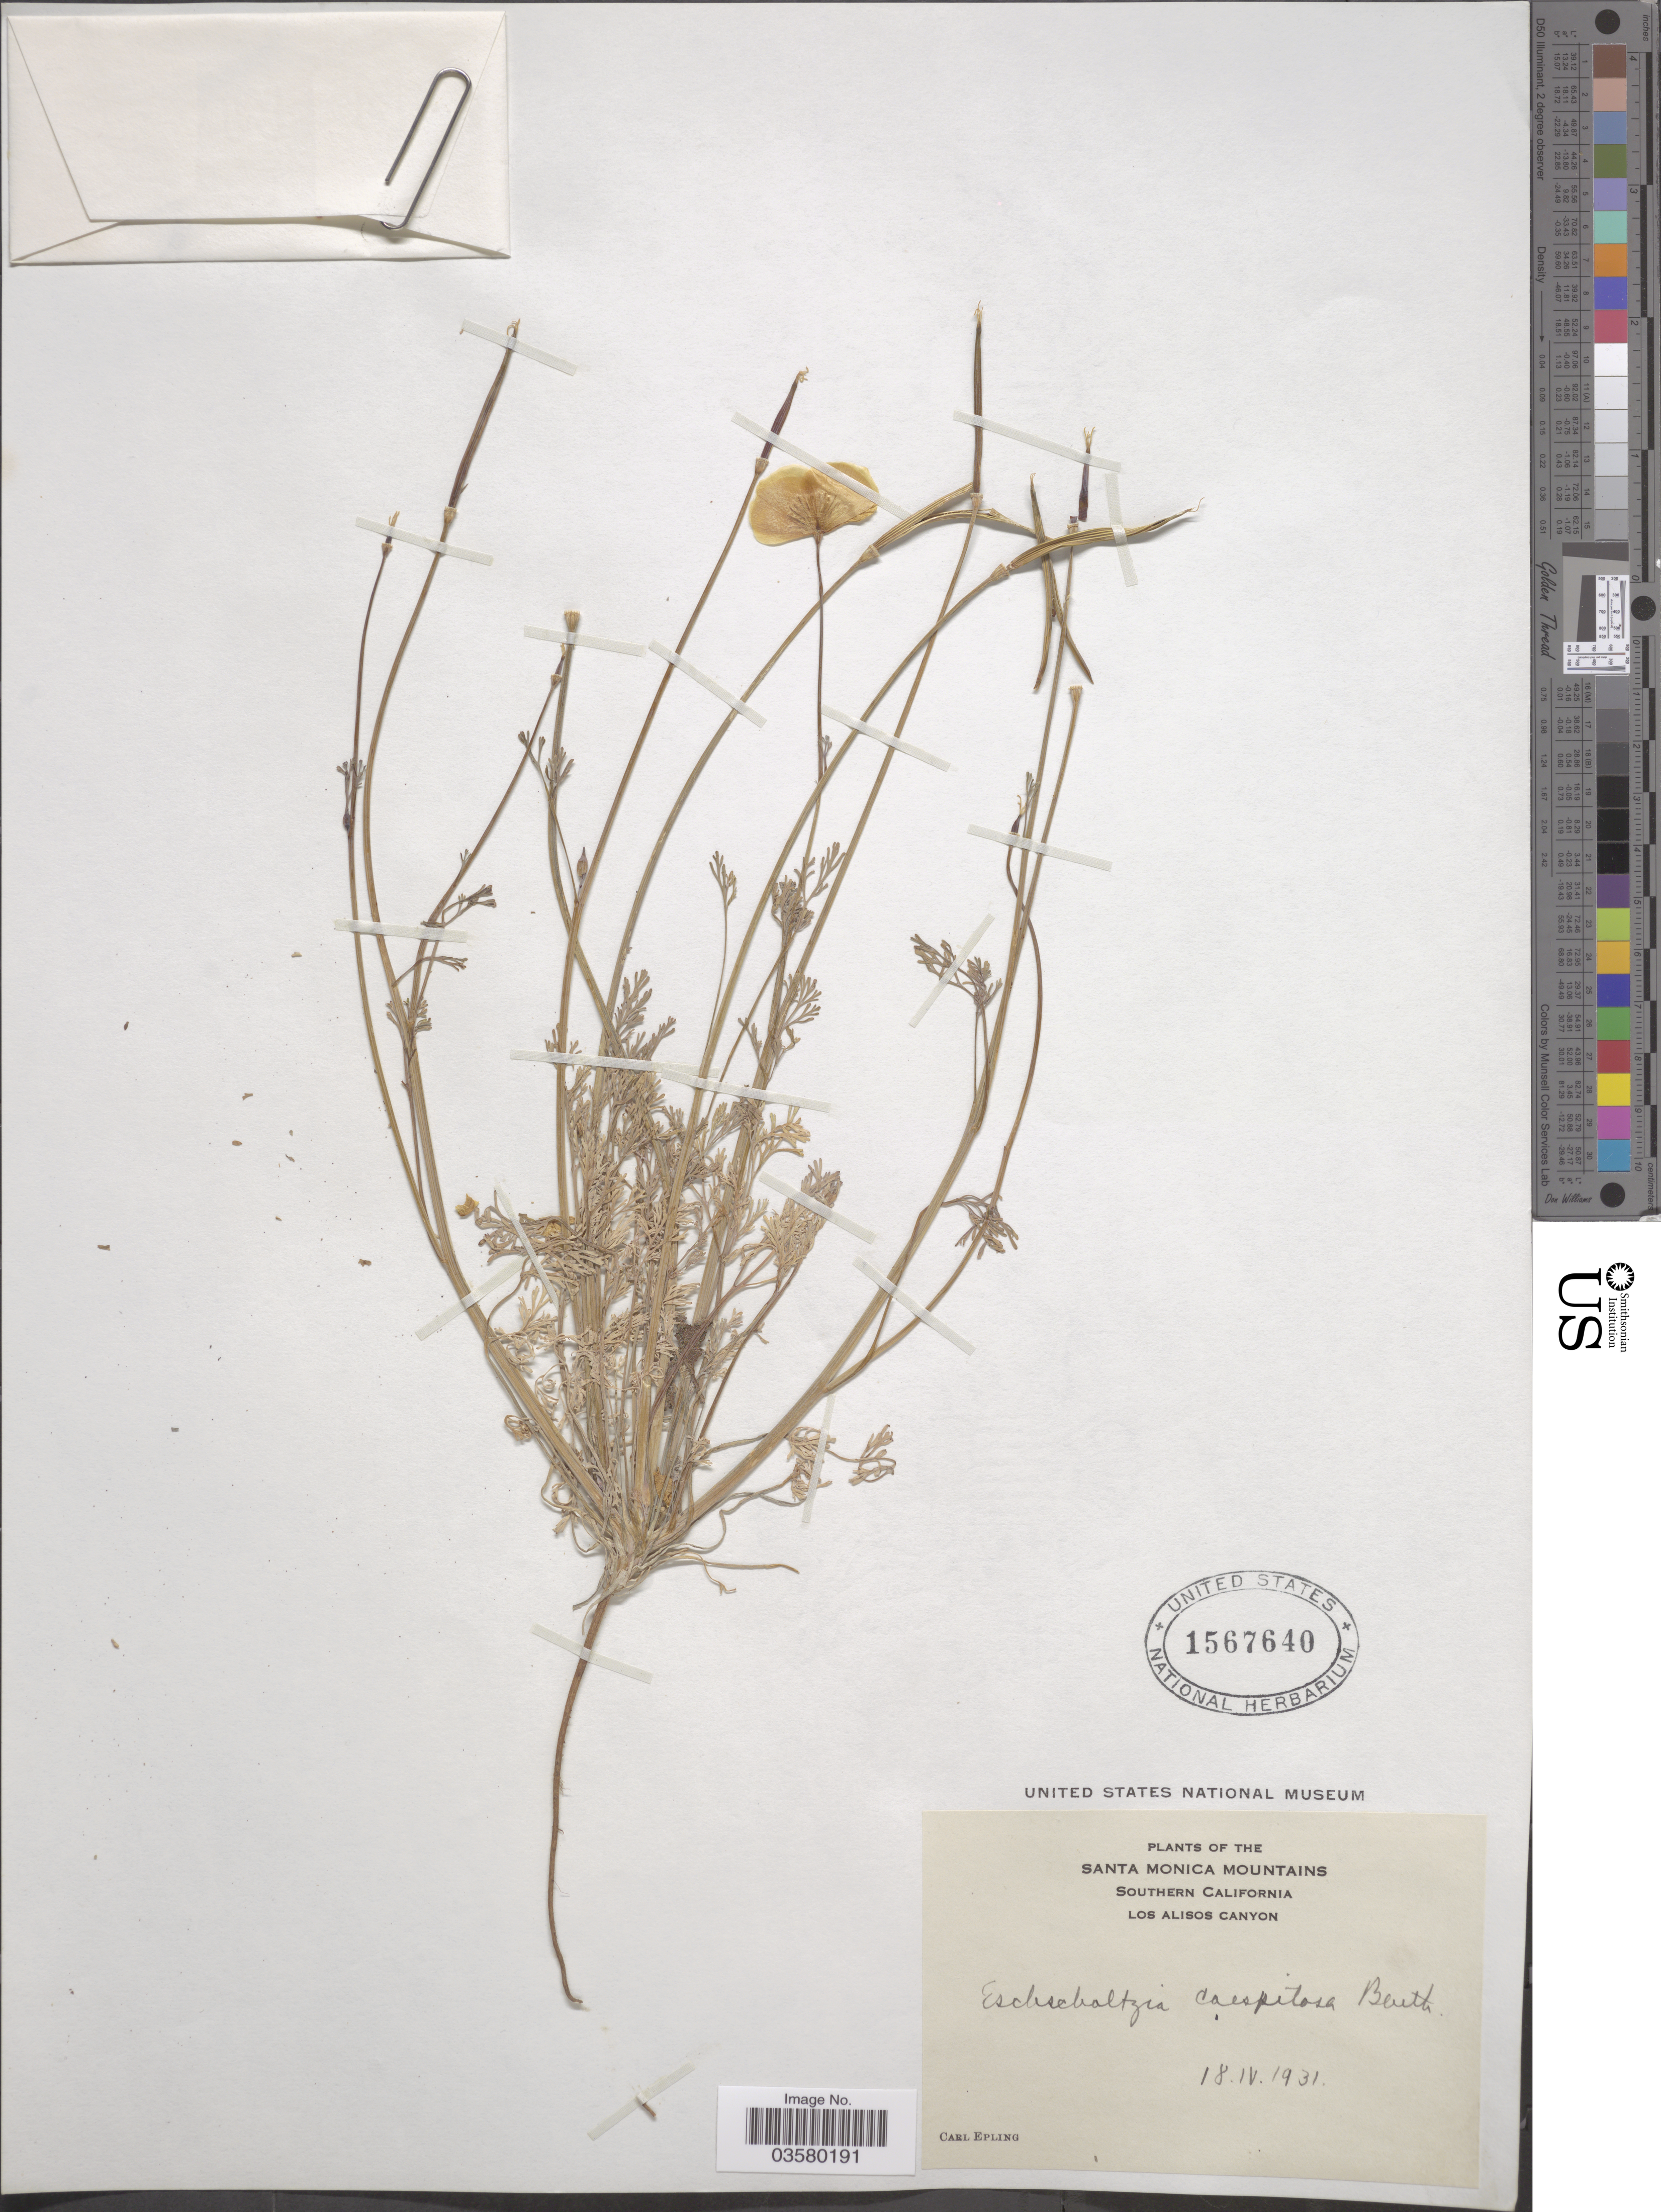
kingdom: Plantae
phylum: Tracheophyta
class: Magnoliopsida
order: Ranunculales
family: Papaveraceae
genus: Eschscholzia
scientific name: Eschscholzia caespitosa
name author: Benth.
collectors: C. C. Epling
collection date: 1931-04-18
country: United States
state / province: California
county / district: Los Angeles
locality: Santa Monica Mountains. Southern California. Los Alisos Canyon.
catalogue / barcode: US 1567640